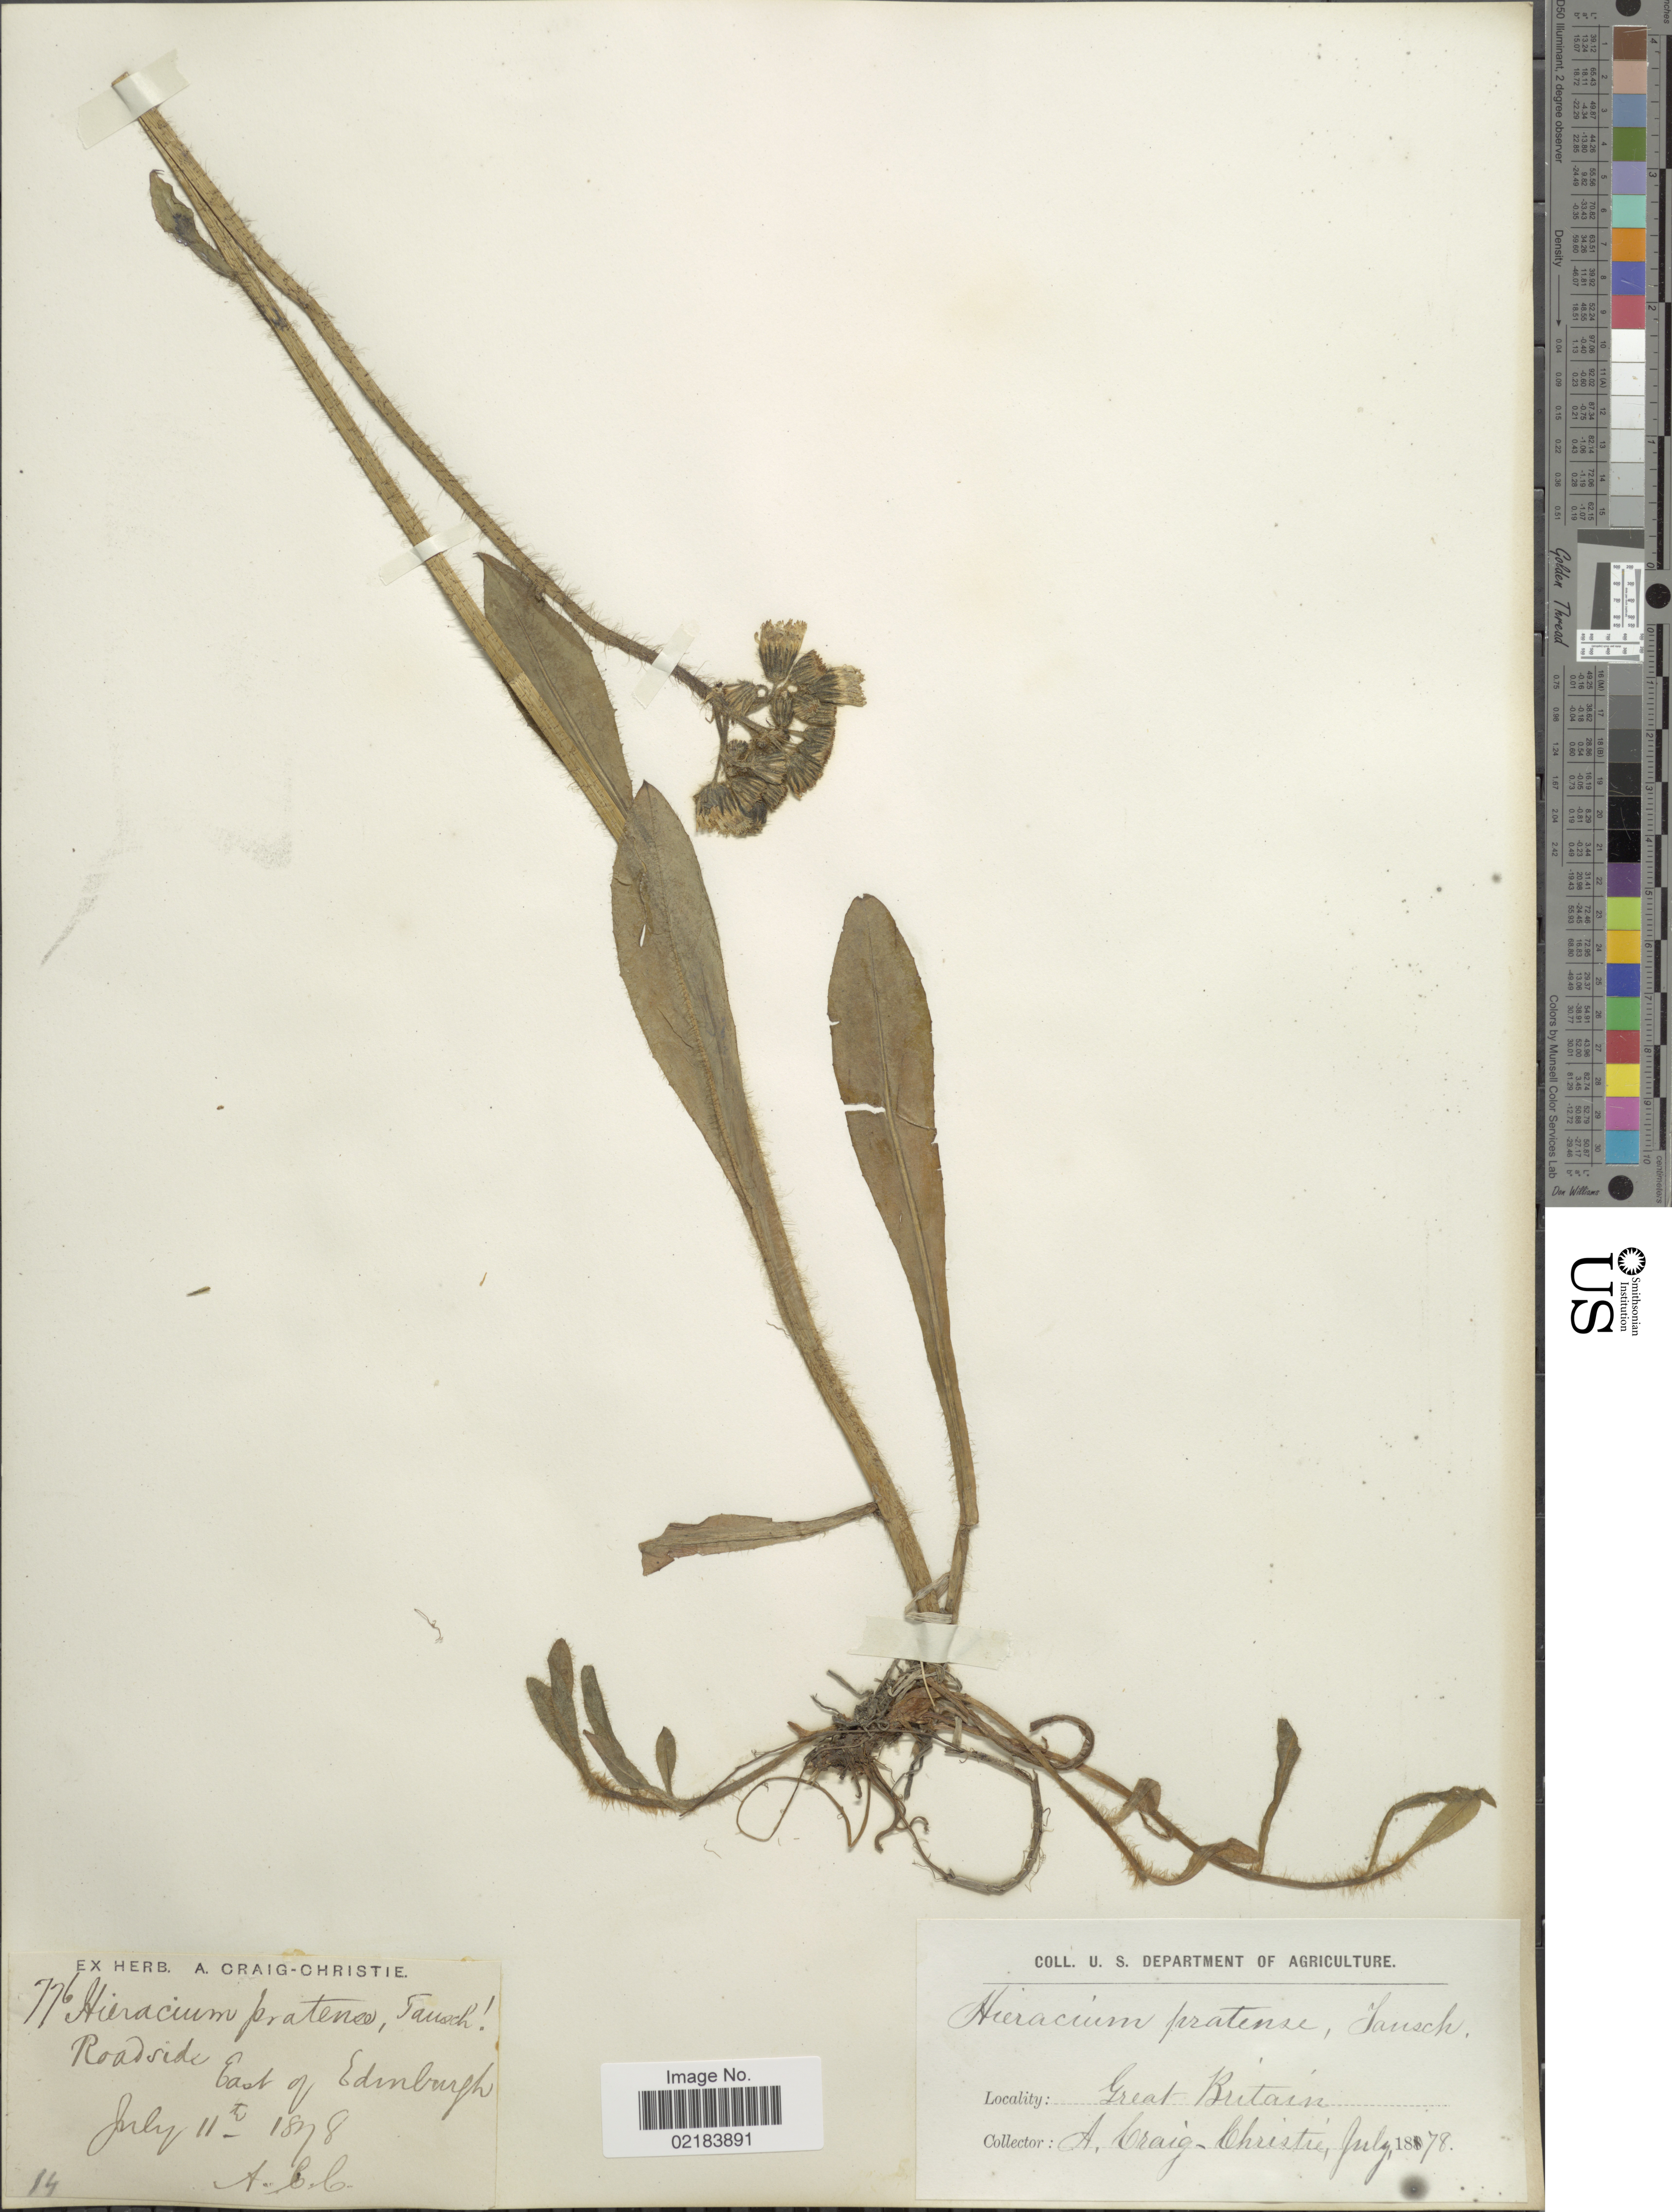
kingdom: Plantae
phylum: Tracheophyta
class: Magnoliopsida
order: Asterales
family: Asteraceae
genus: Pilosella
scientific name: Pilosella caespitosa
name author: (Dumort.) P. D. Sell & C. West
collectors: A. Craig-Christie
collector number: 776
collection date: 1878-07-11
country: United Kingdom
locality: Great britain, Roadside East of Edinburgh